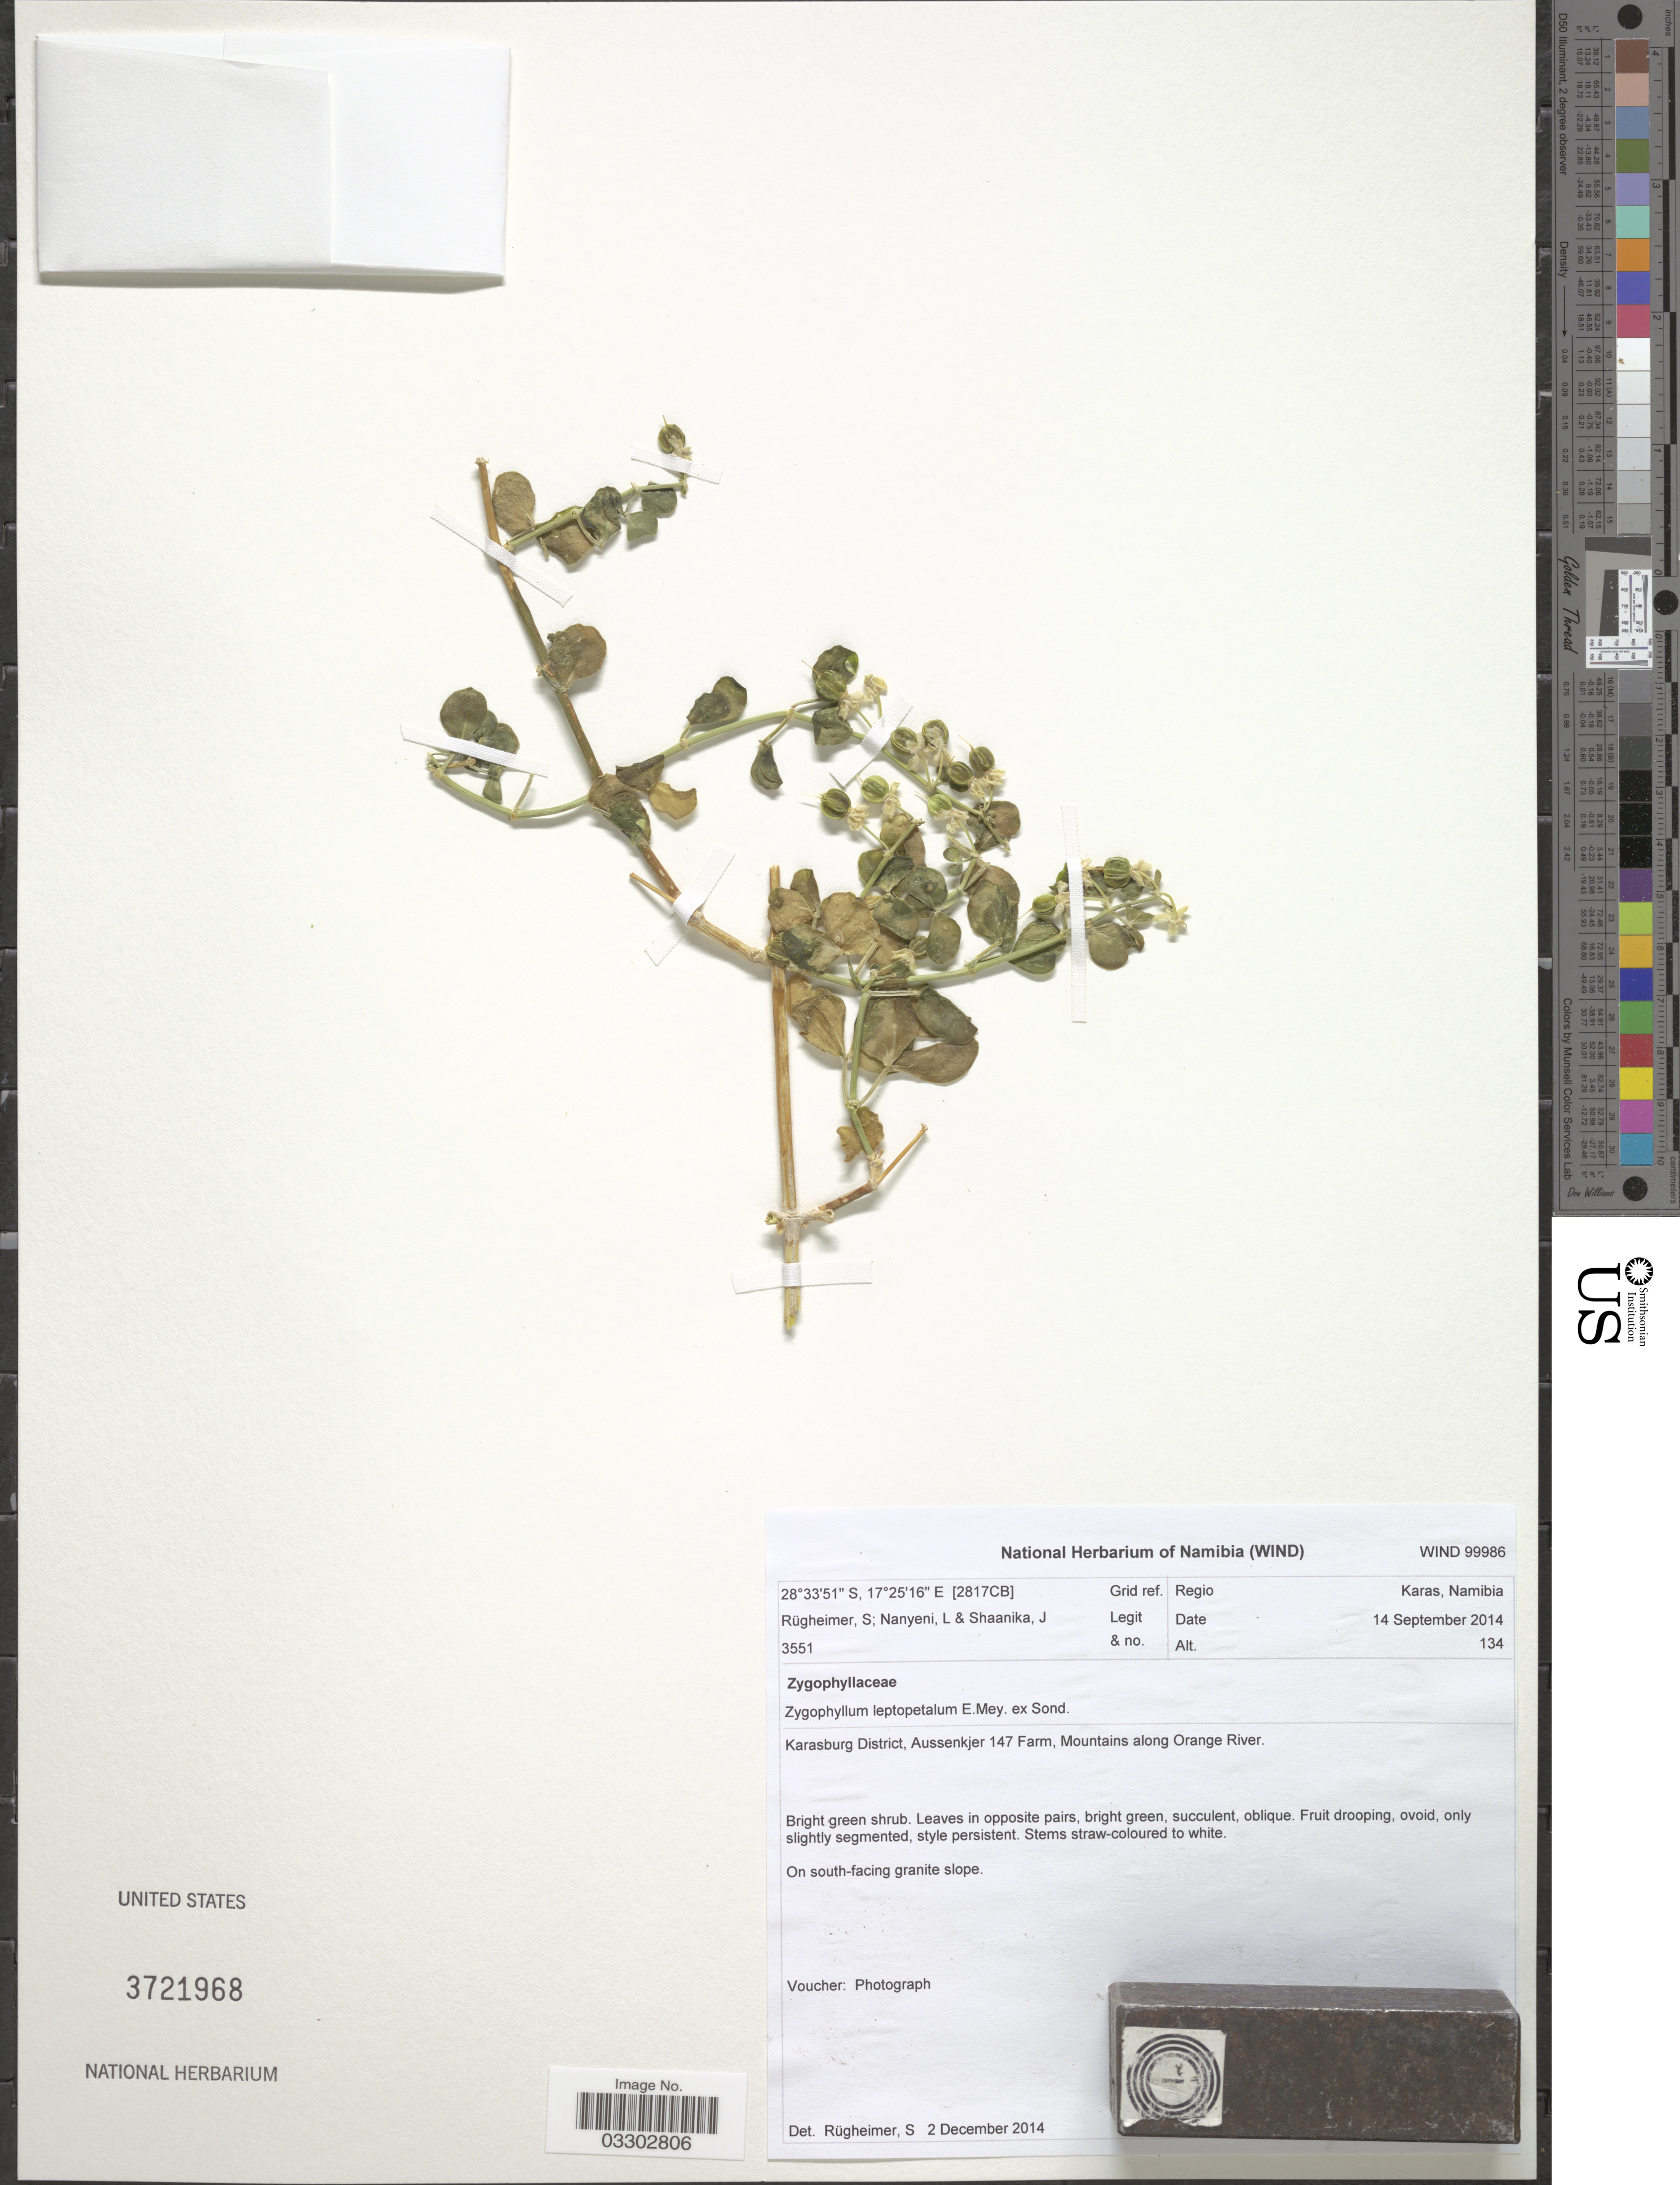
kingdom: Plantae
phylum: Tracheophyta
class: Magnoliopsida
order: Zygophyllales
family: Zygophyllaceae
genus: Roepera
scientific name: Roepera leptopetala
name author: (E. Mey. ex Sond.) Beier & Thulin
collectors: S. Rugheimer, L. Nanyeni & J. Shaanika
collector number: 3551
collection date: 2014-09-14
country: Namibia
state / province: Karas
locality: Karasburg District, Aussenkjer 147 Farm, Mountains along Orange River.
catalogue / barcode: US 3721968